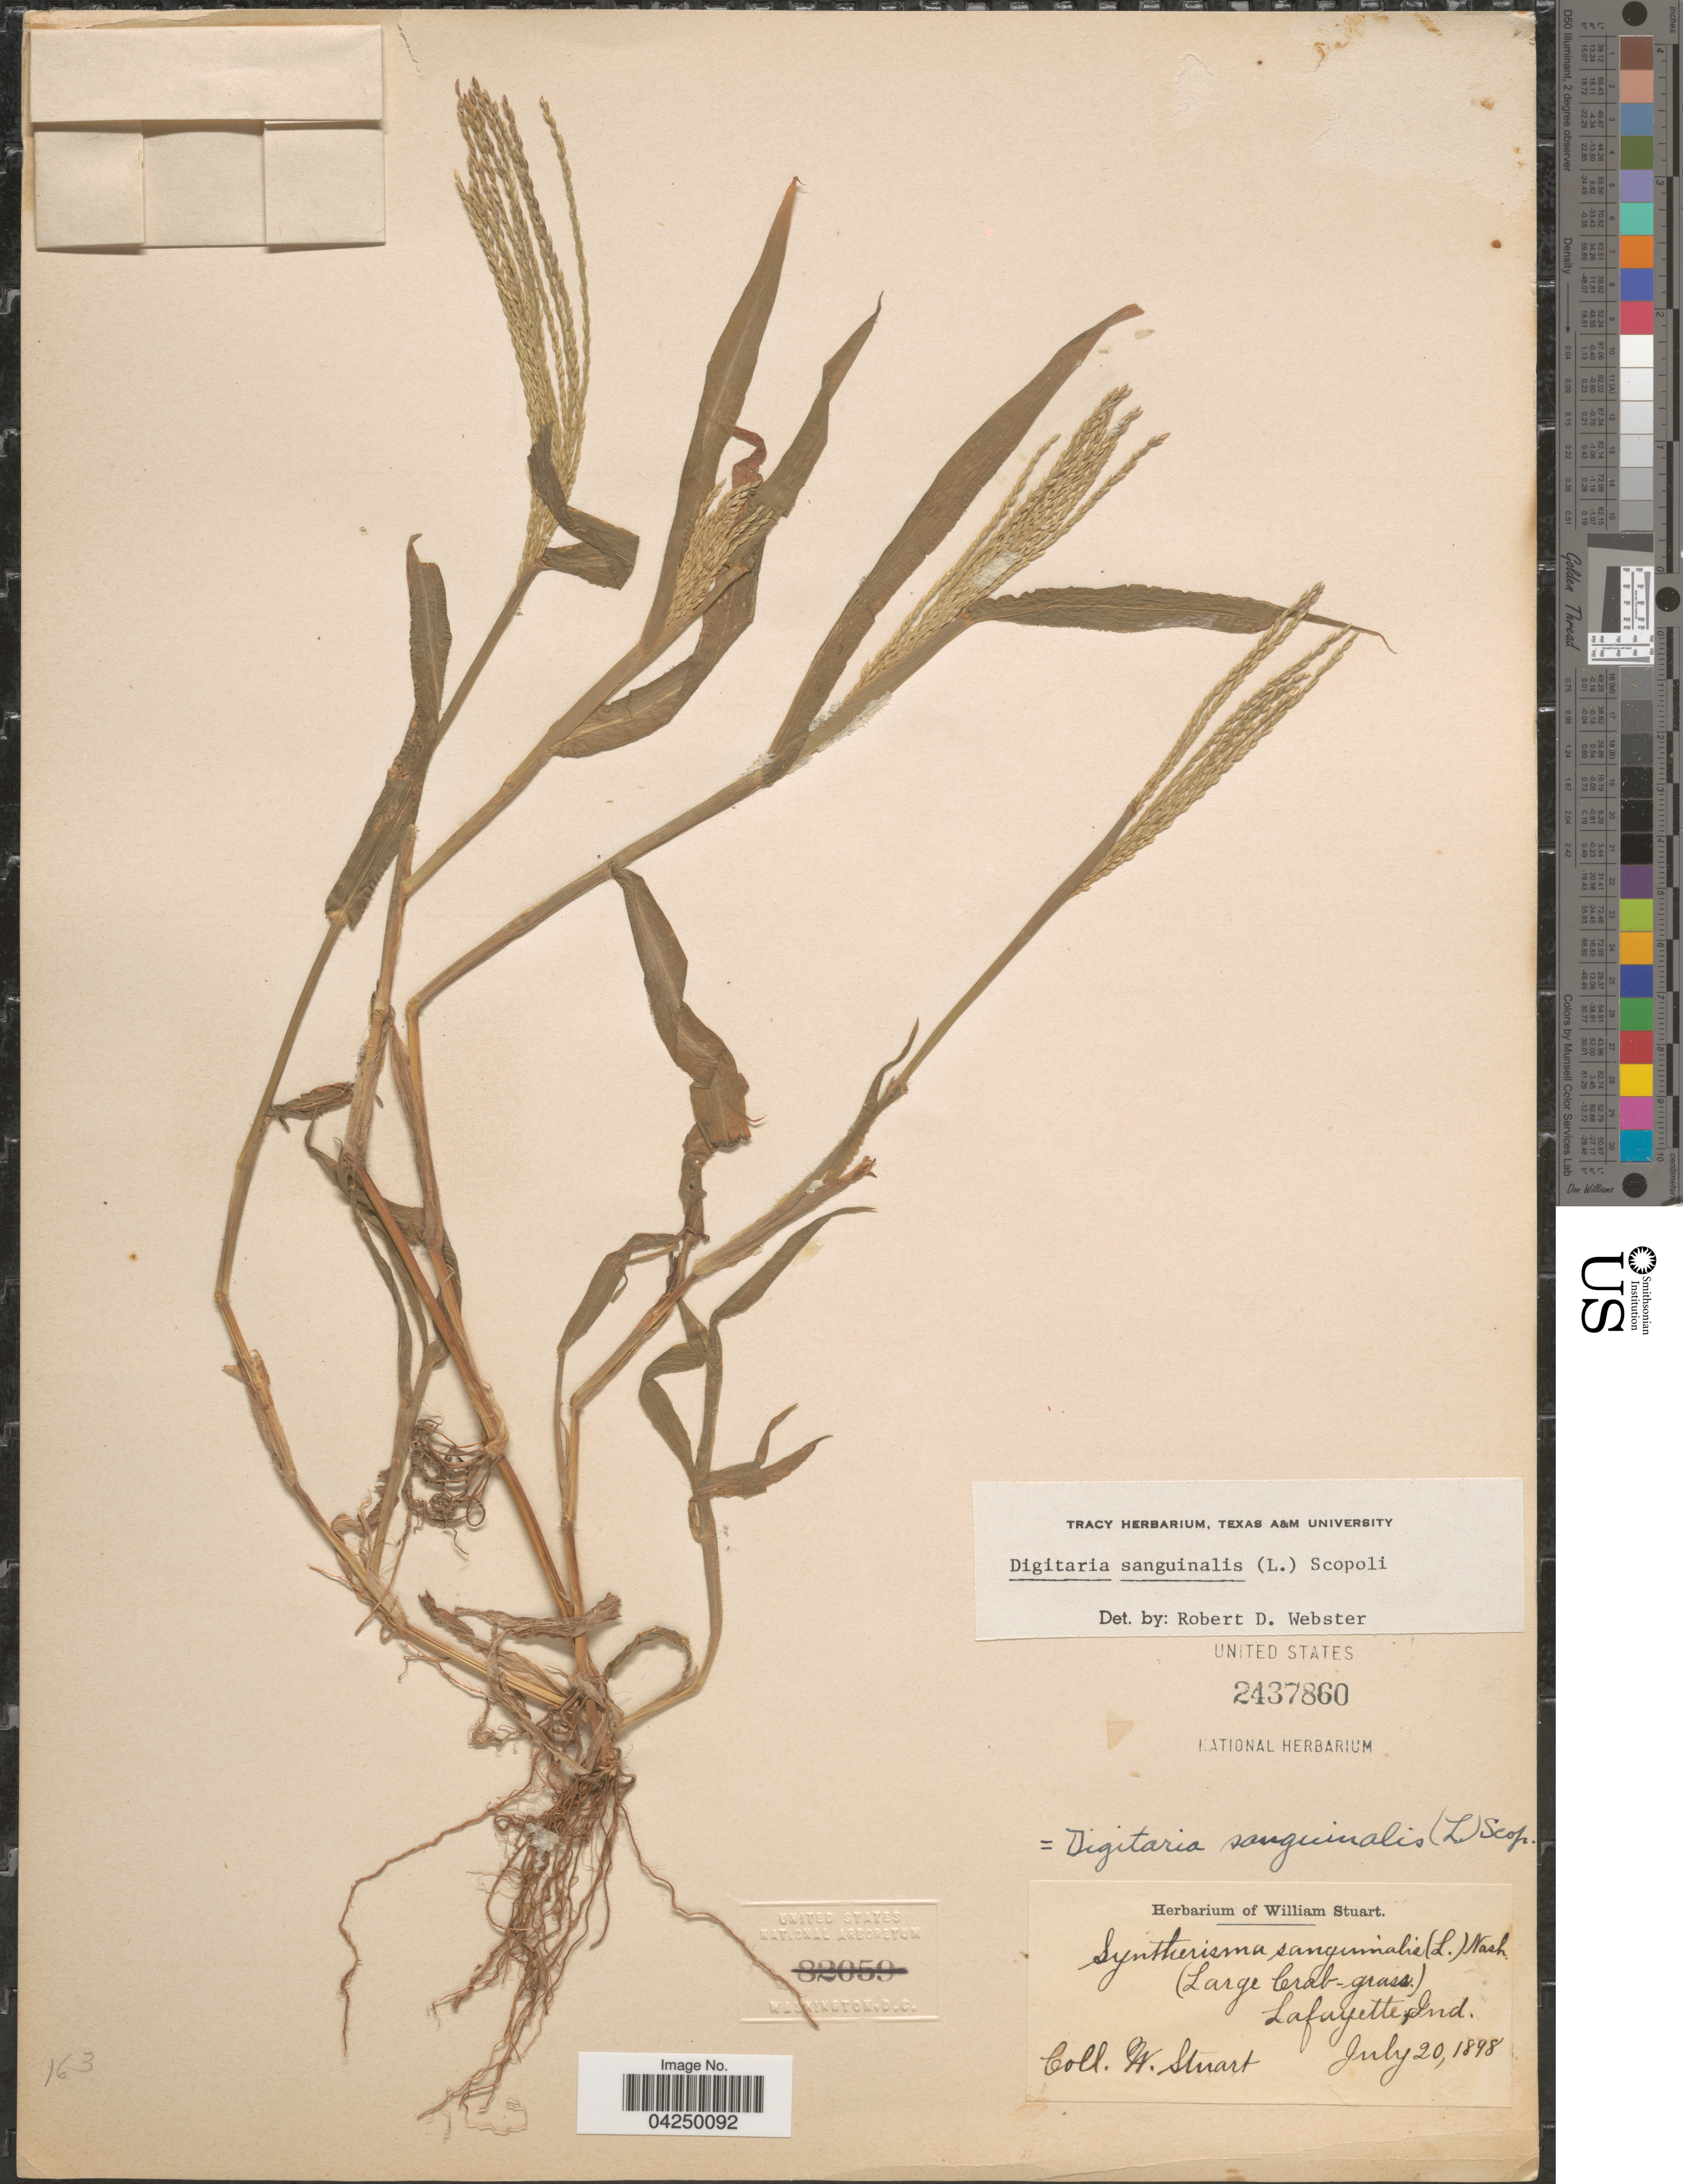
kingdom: Plantae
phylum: Tracheophyta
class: Liliopsida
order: Poales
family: Poaceae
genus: Digitaria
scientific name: Digitaria sanguinalis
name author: (L.) Scop.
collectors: W. Stuart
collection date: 1898-07-20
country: United States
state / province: Indiana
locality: Lafayette.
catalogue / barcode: US 2437860